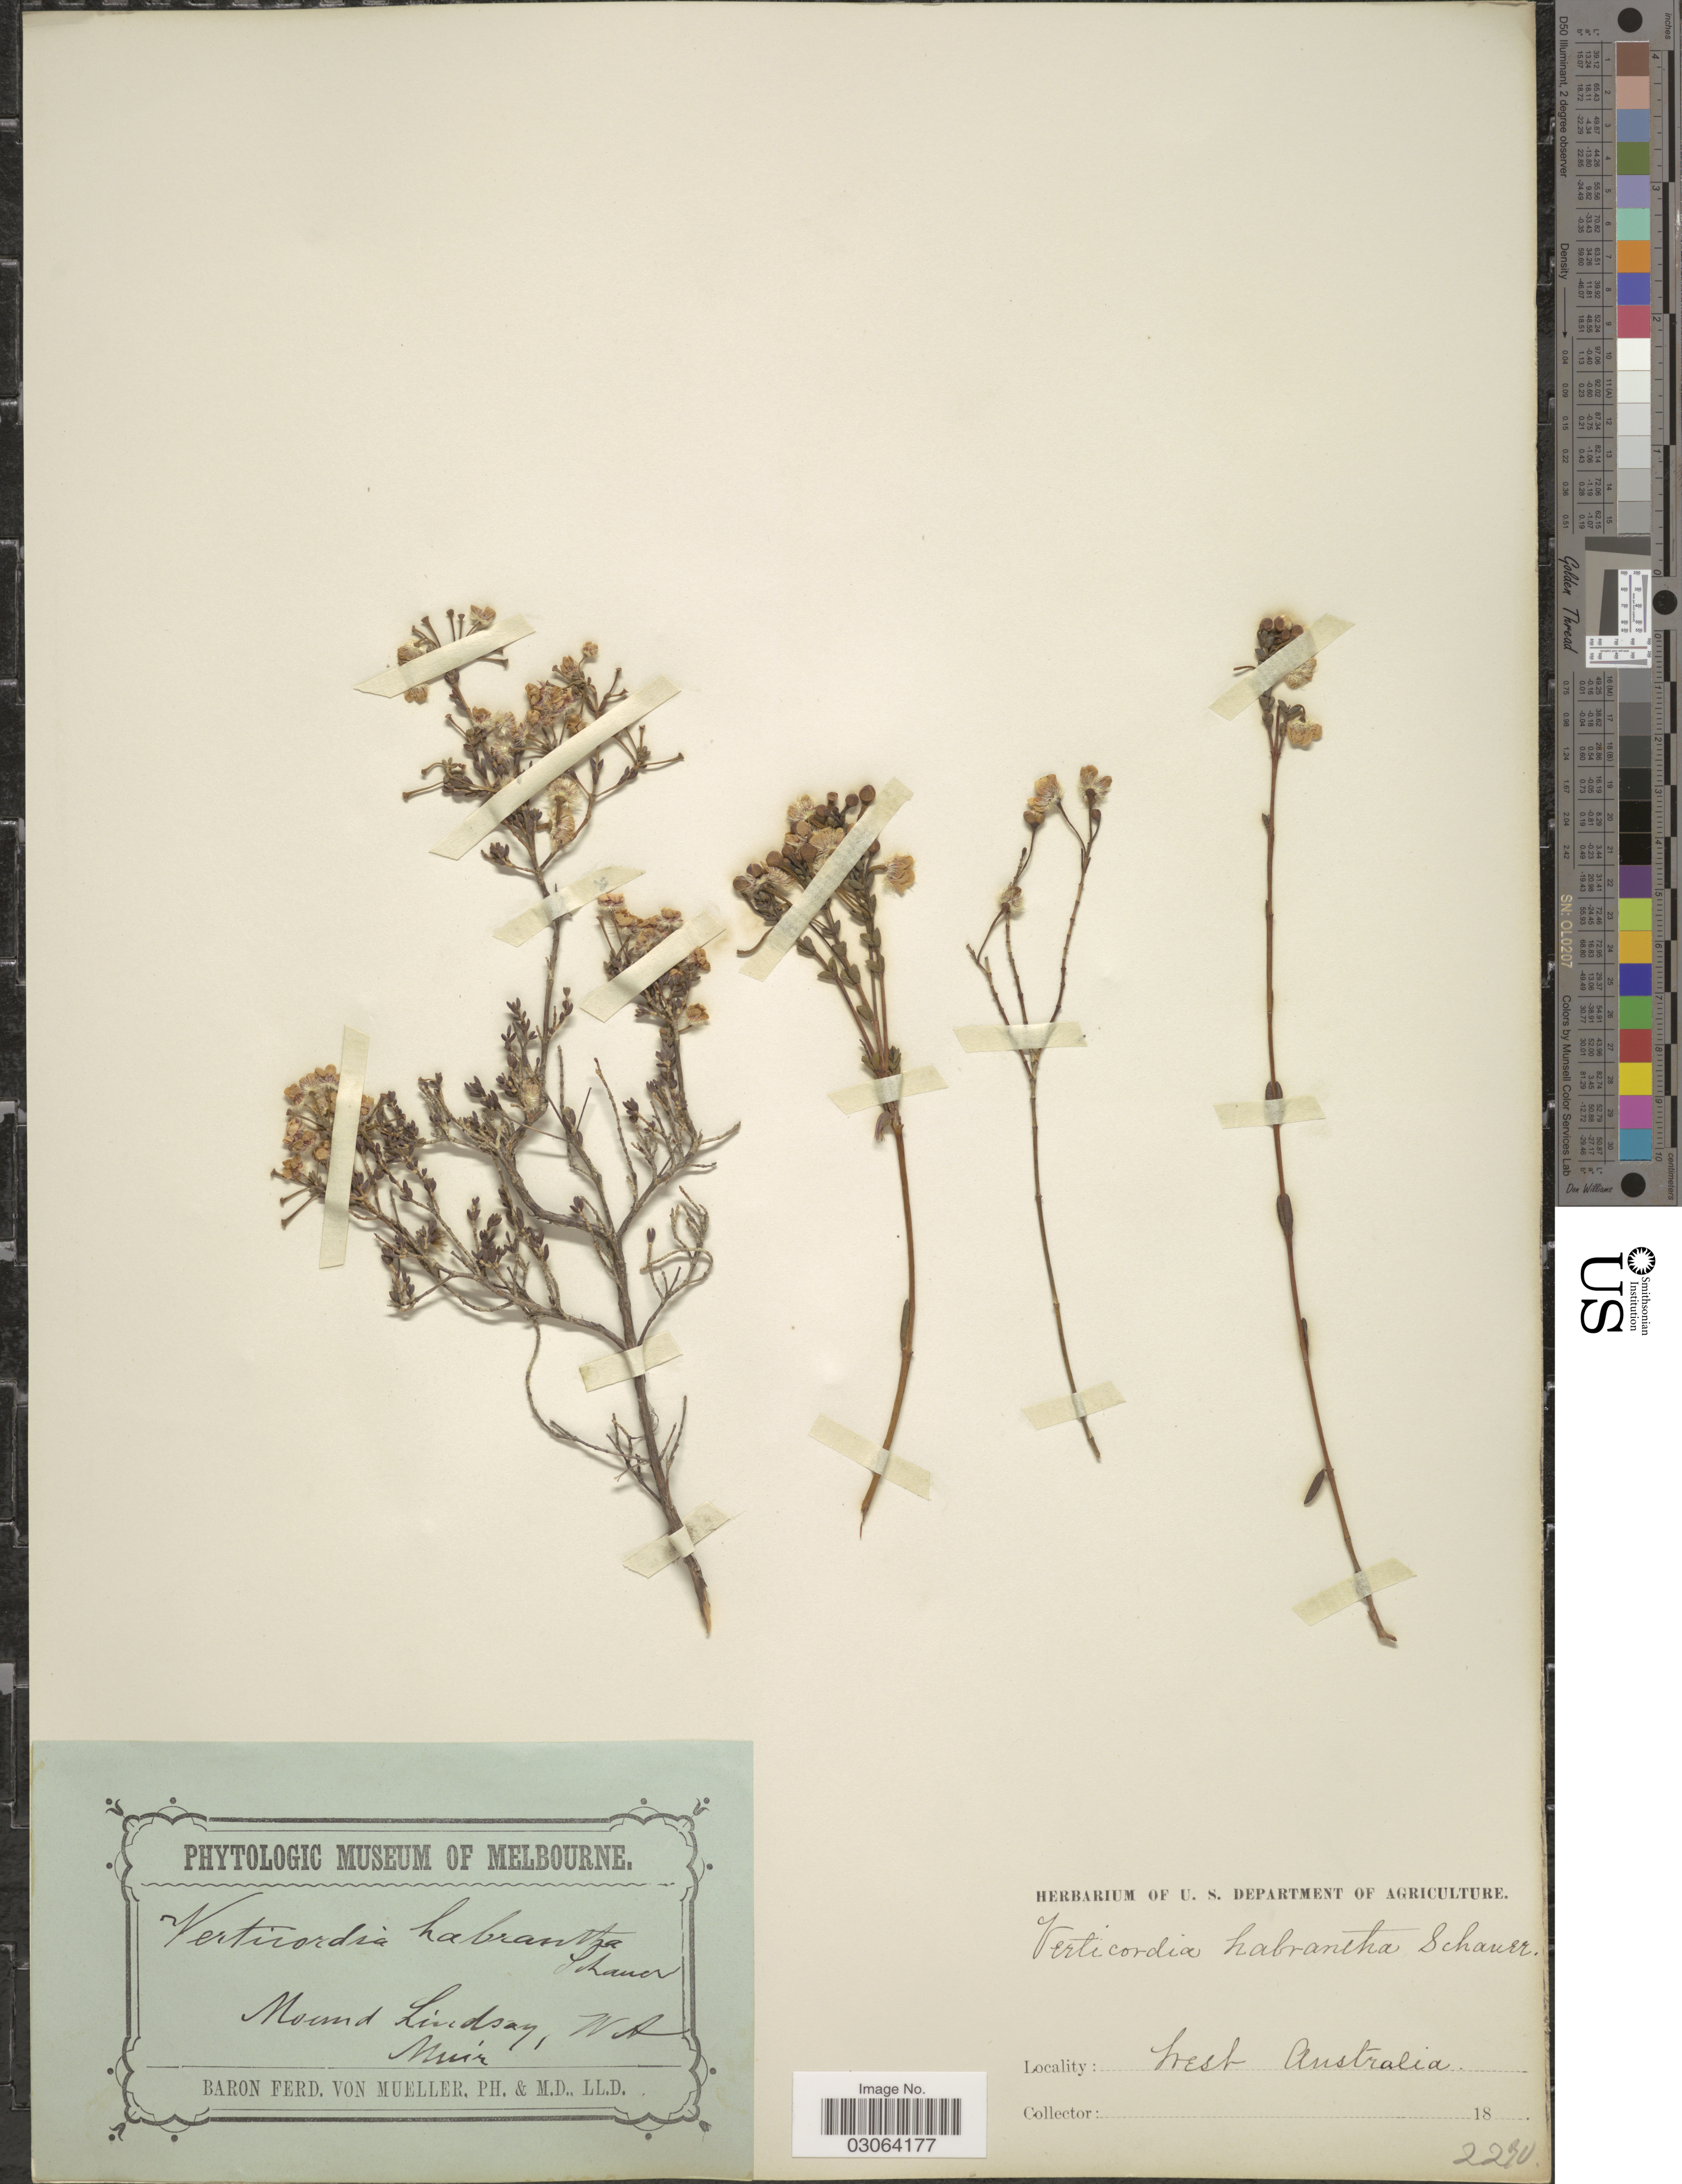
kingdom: Plantae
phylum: Tracheophyta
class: Magnoliopsida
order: Myrtales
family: Myrtaceae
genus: Verticordia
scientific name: Verticordia habrantha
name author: Schauer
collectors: -- Muir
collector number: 2270*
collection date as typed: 18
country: Australia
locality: Mound Lindsay, West Australia.